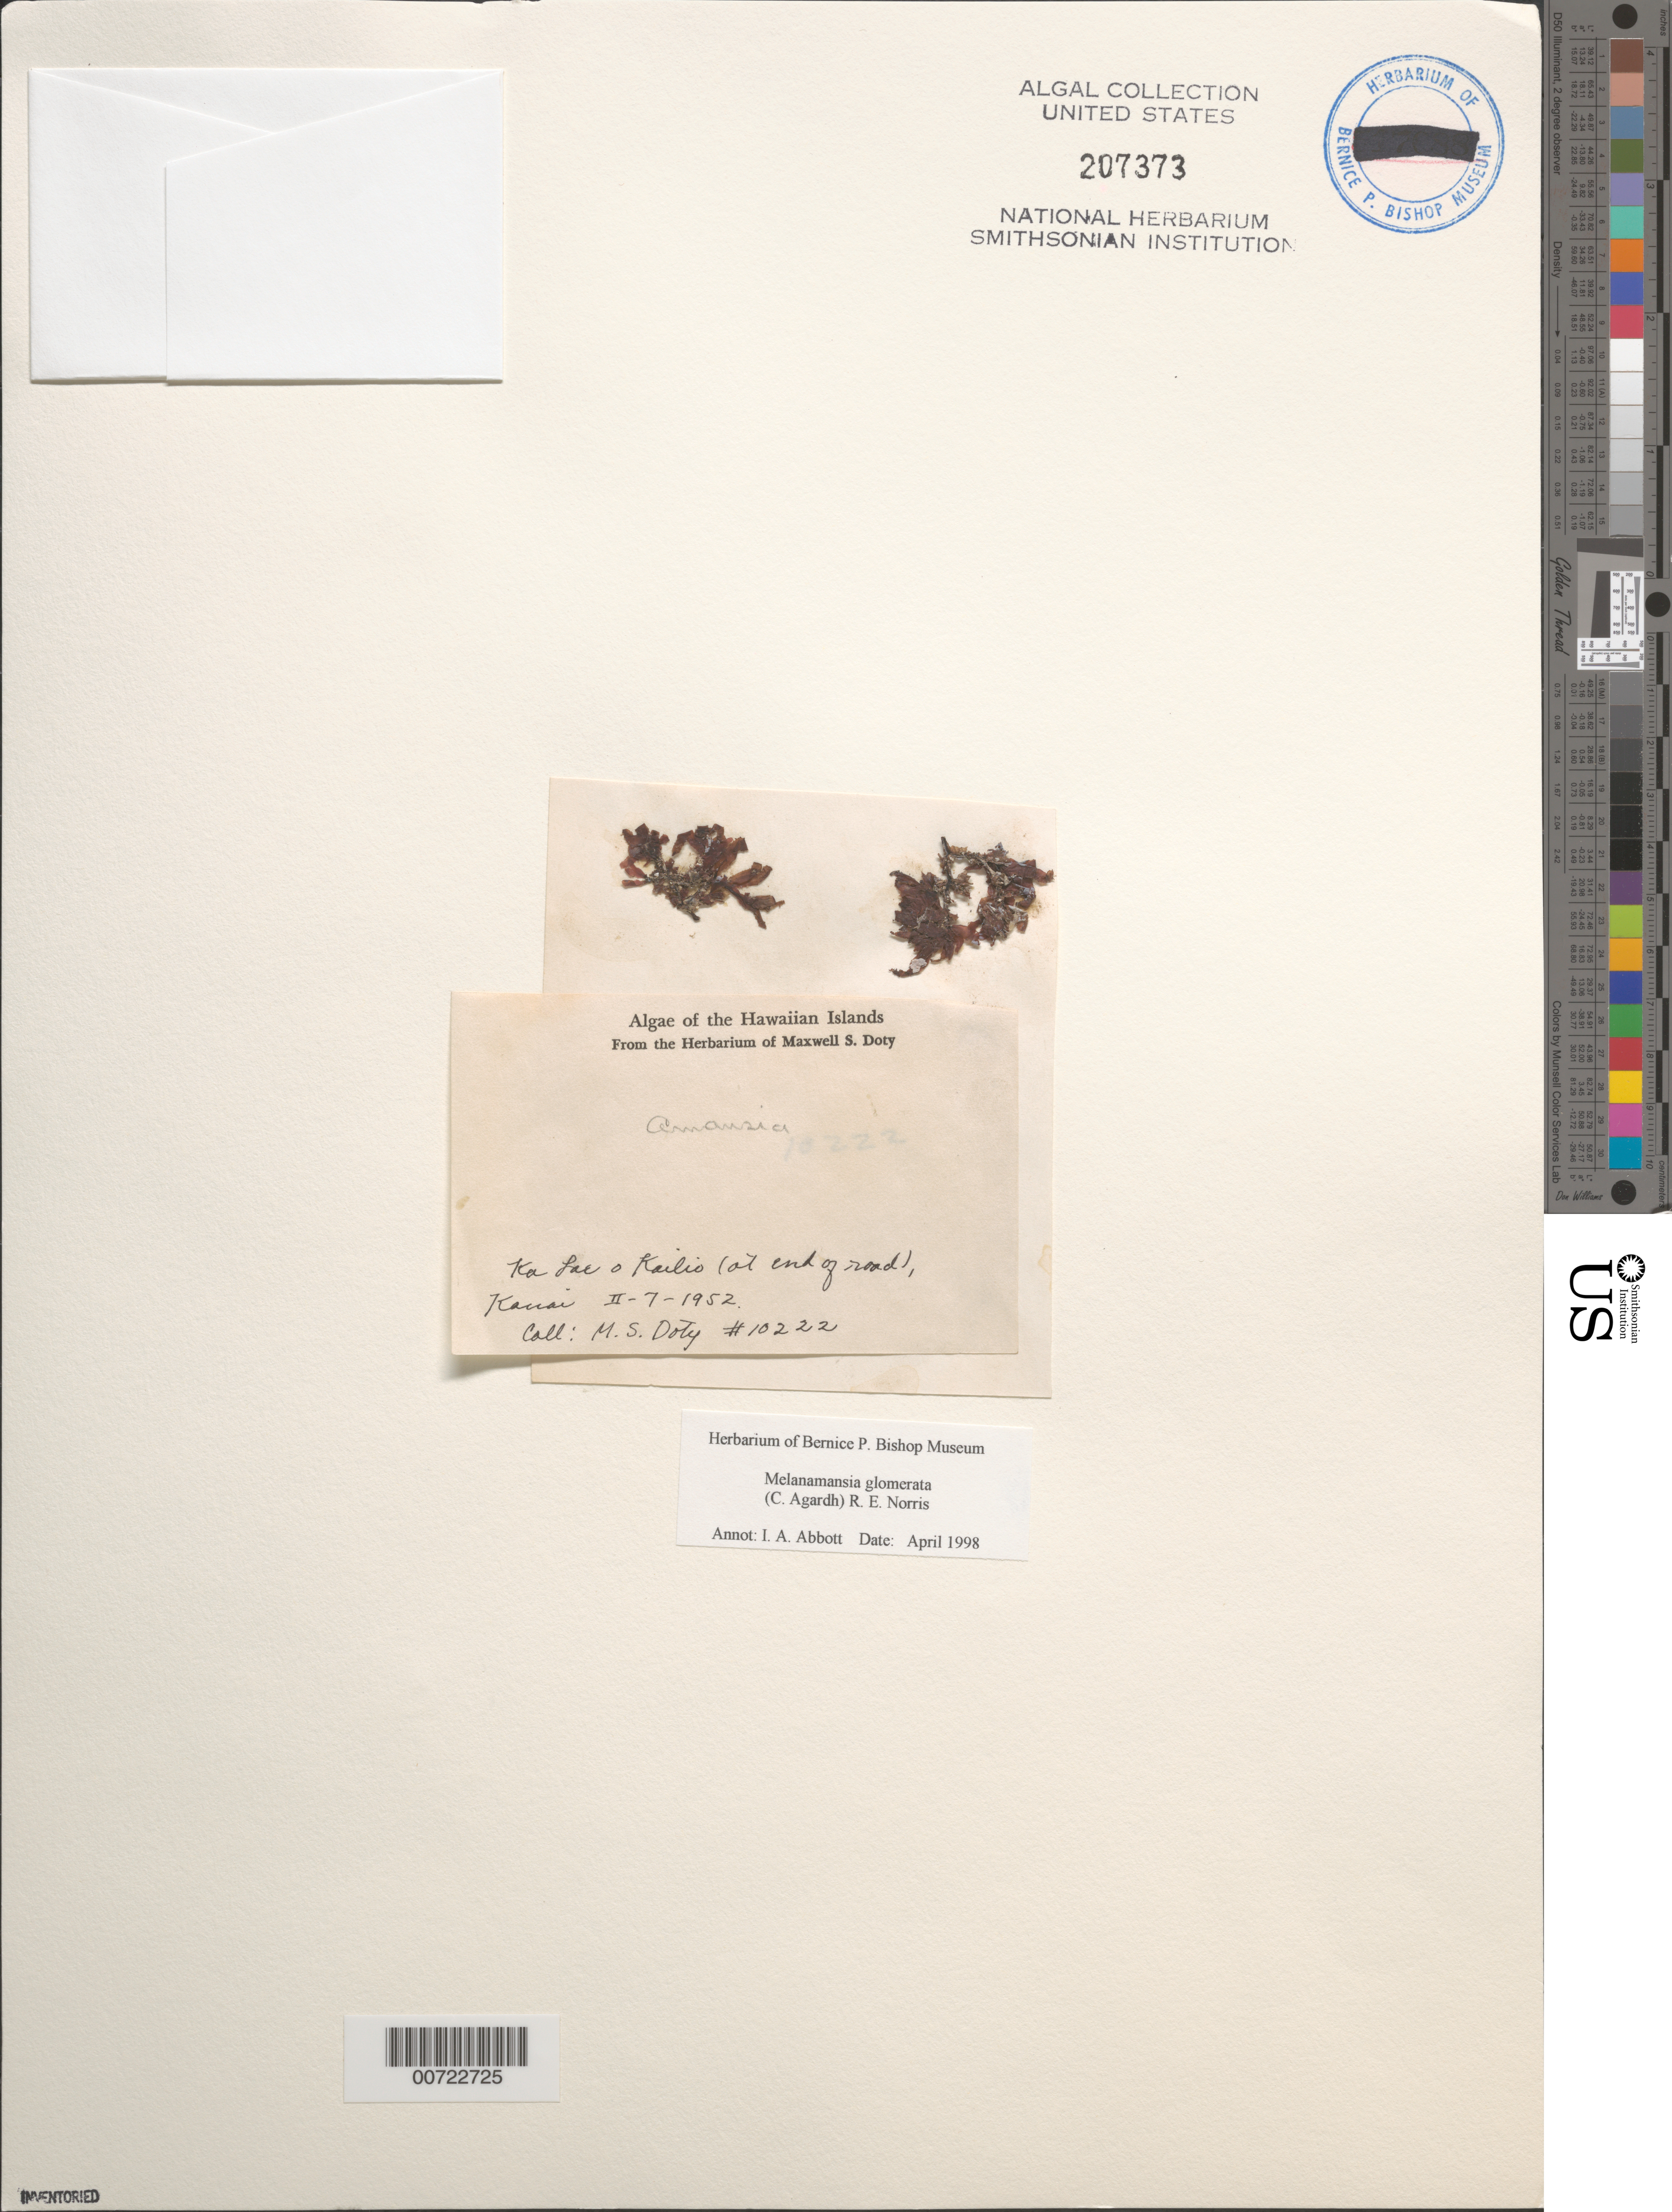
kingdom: Plantae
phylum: Rhodophyta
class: Florideophyceae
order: Ceramiales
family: Rhodomelaceae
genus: Amansia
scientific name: Amansia glomerata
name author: C. Agardh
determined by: Algae name updating Project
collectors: M. S. Doty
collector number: MSD 10222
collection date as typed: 07 Feb 1952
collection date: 1952-02-07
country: United States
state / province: Hawaii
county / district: Kauai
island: Kaua'i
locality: Ka Lae o Kailio, at end of road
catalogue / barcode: US 207373